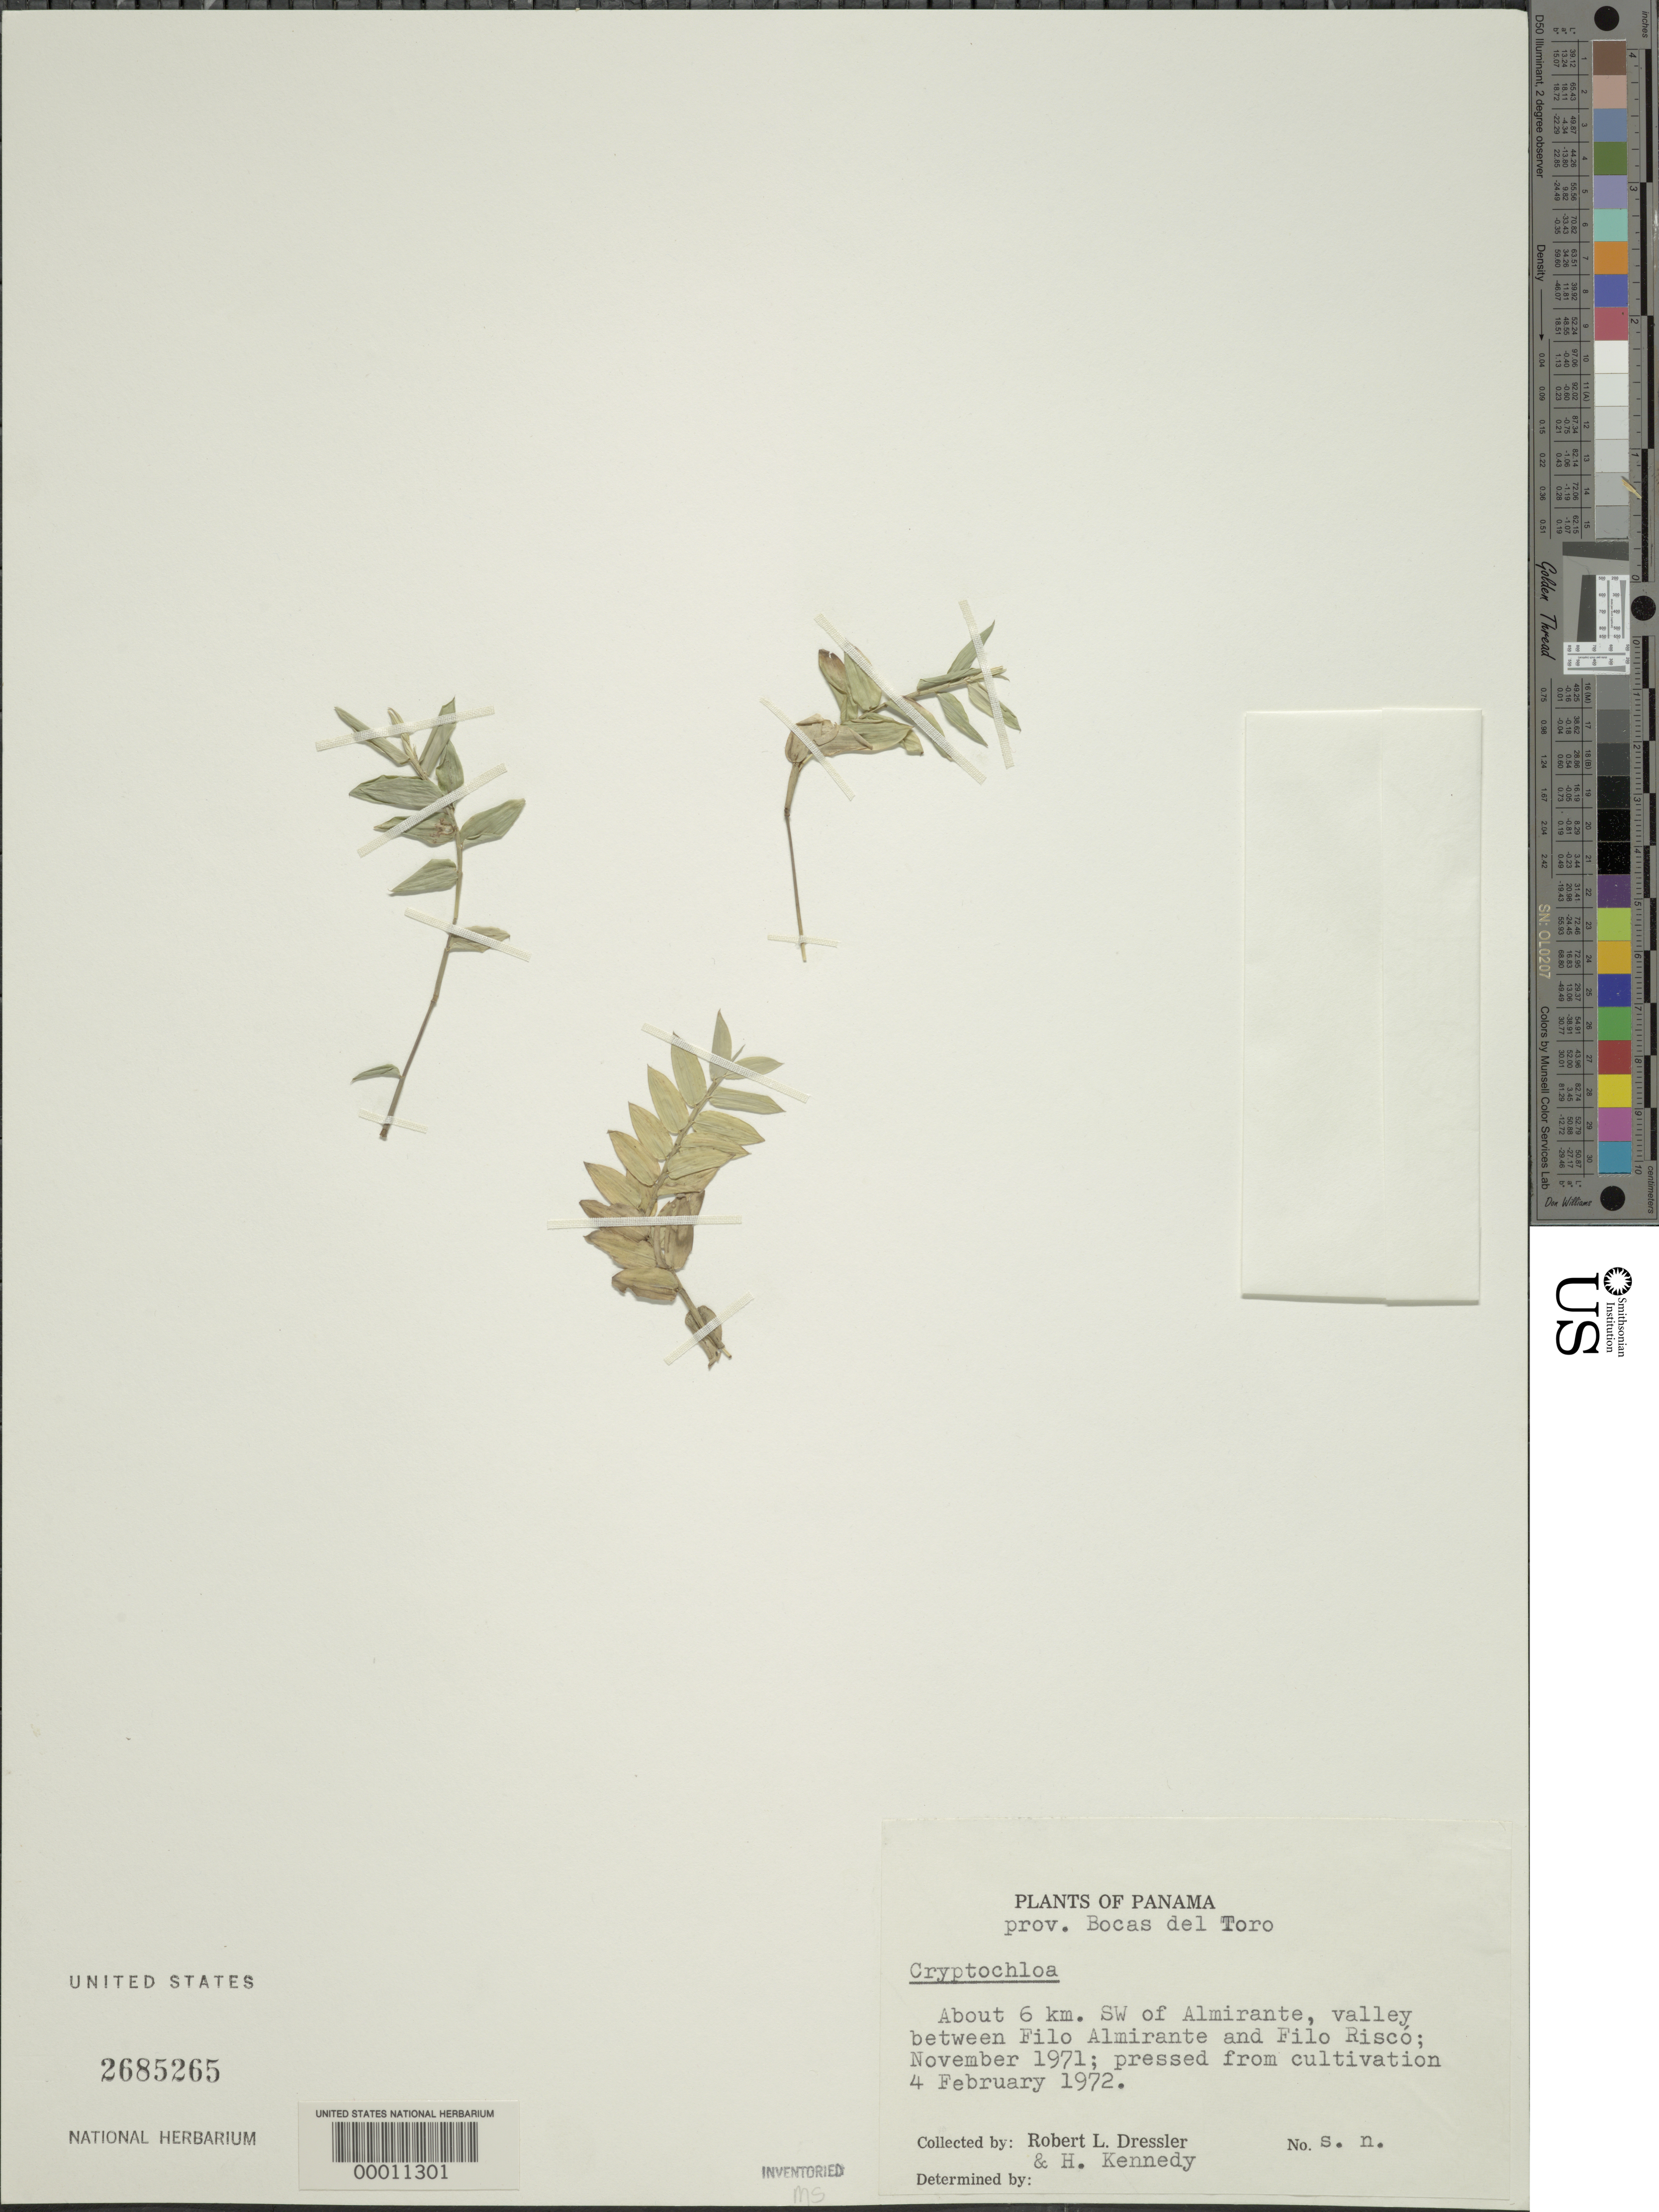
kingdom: Plantae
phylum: Tracheophyta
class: Liliopsida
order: Poales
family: Poaceae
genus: Cryptochloa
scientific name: Cryptochloa concinna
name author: (Hook. f.) Swallen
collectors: R. Dressler & H. Kennedy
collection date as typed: Nov 1971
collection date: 1971-11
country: Panama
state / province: Bocas del Toro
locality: Almirante, Filo Almirante, Filo Risco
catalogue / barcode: US 2685265